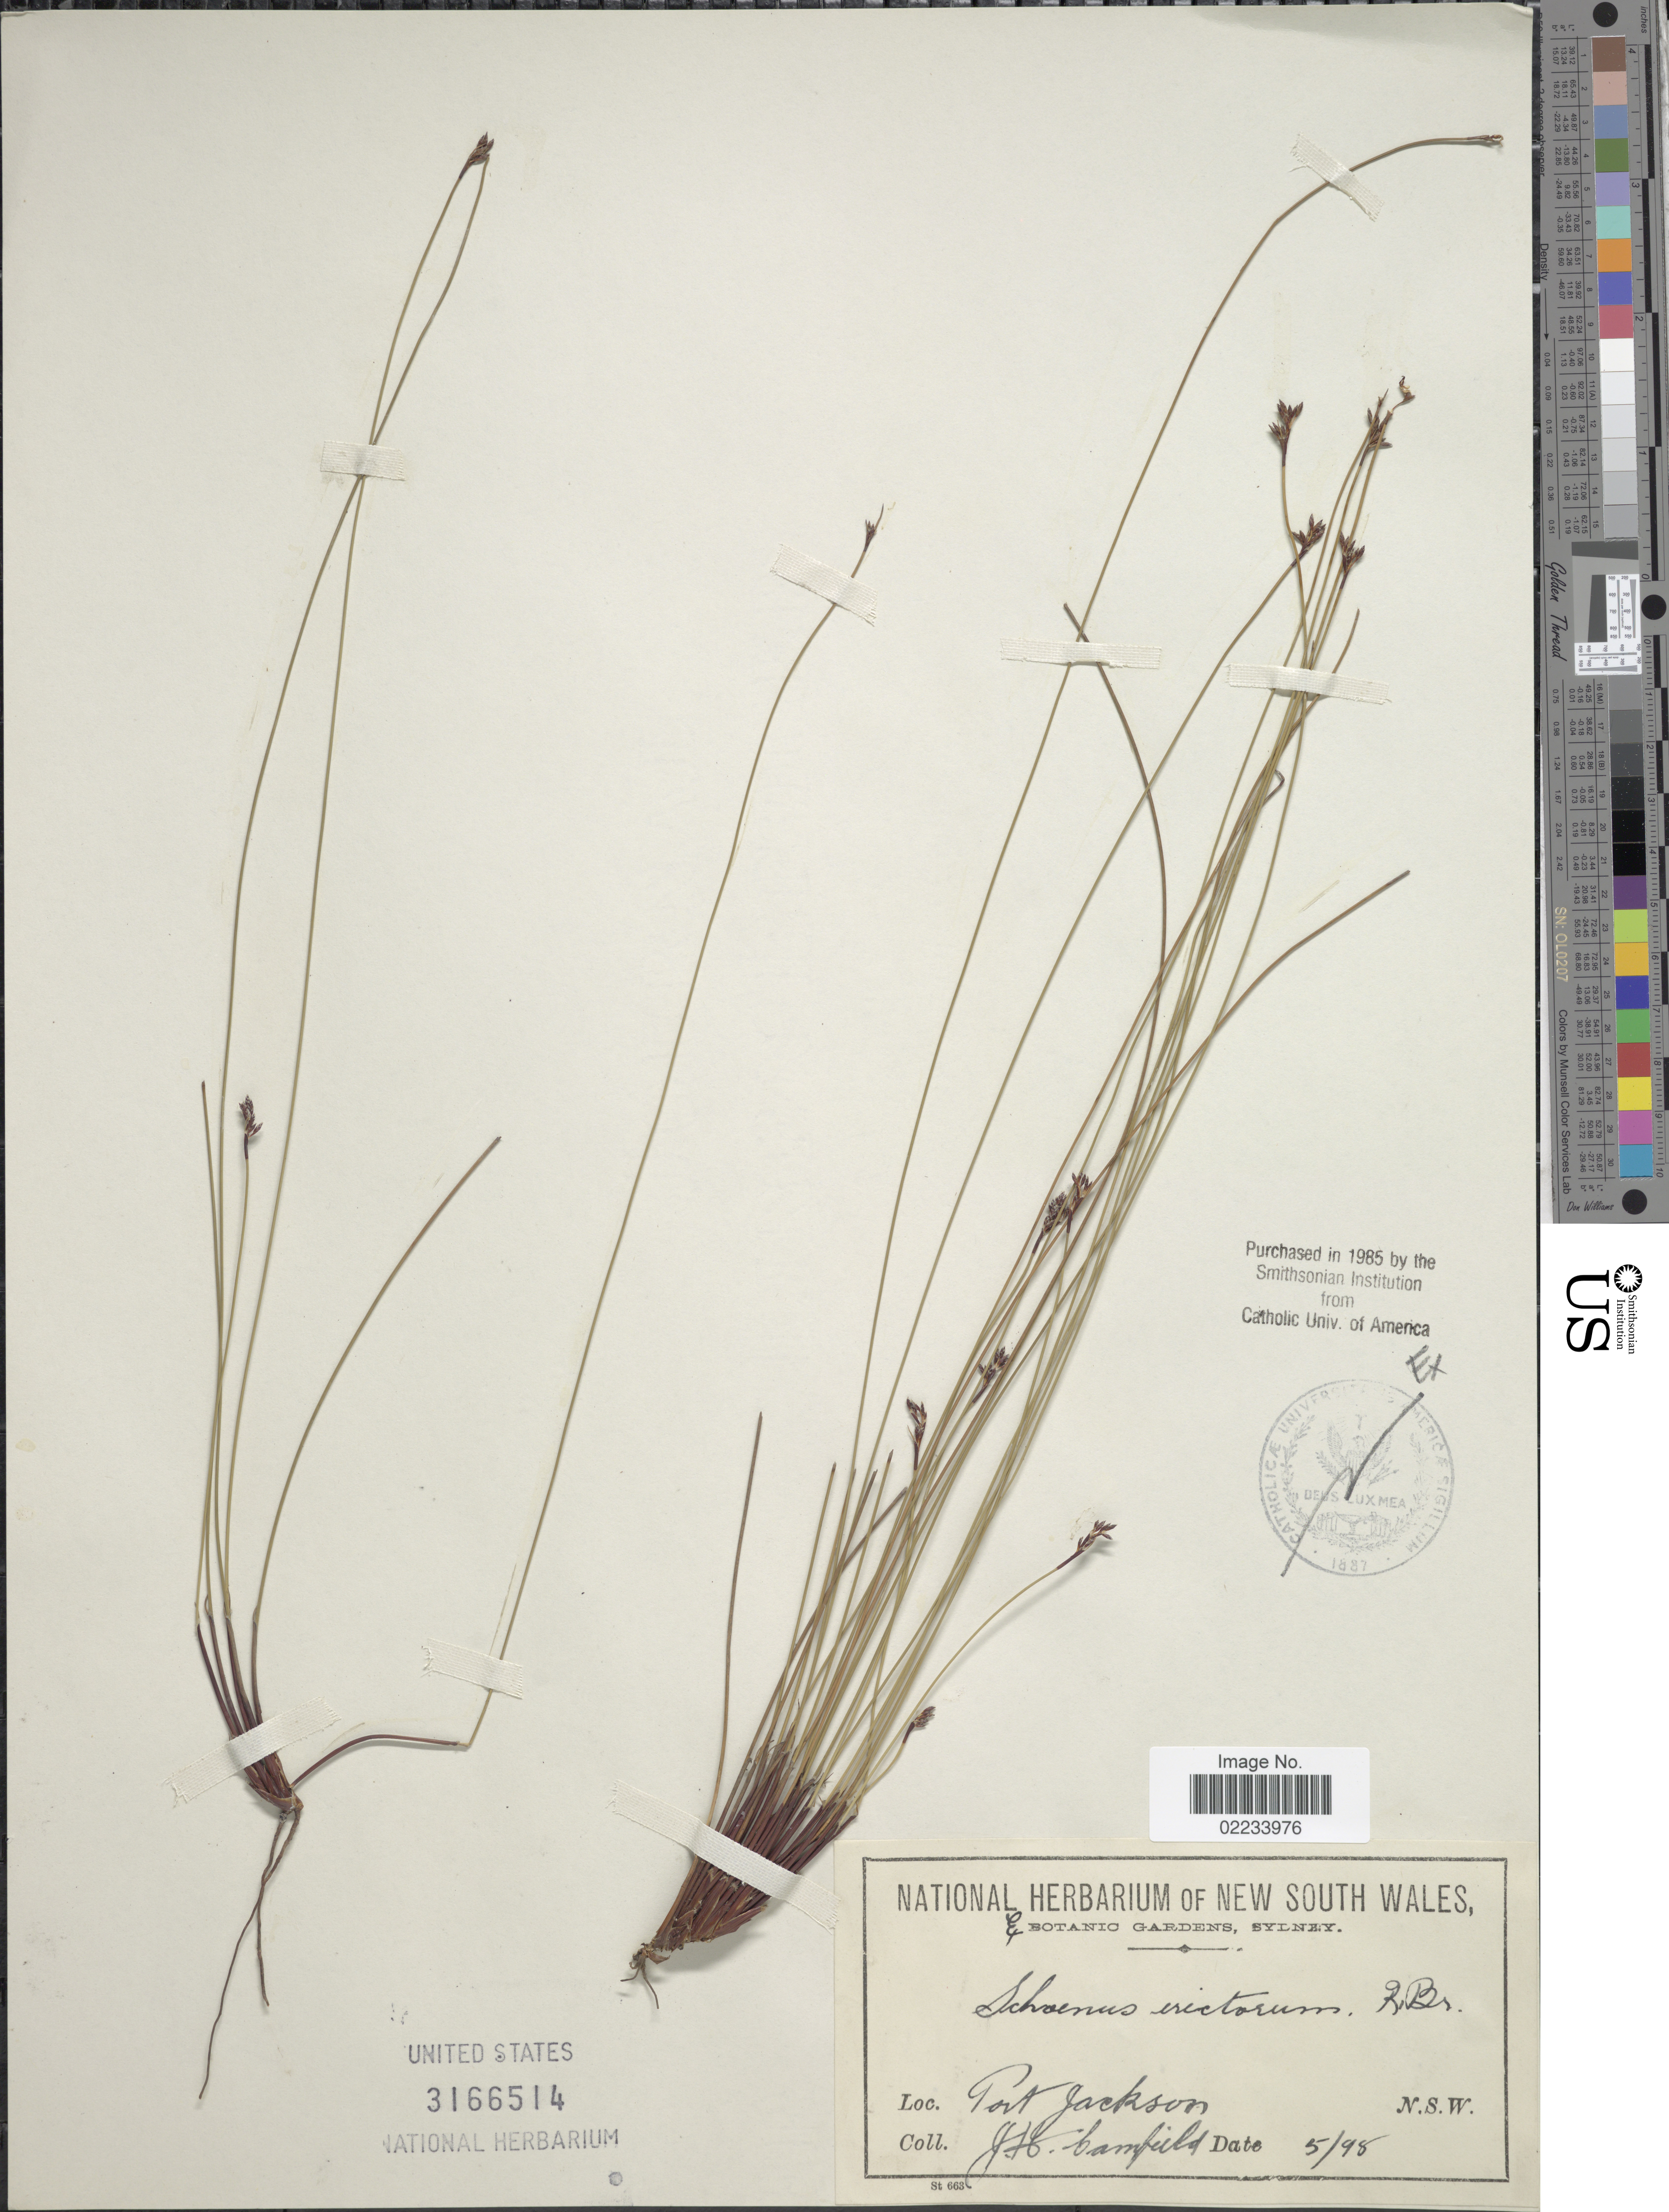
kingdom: Plantae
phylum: Tracheophyta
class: Liliopsida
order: Poales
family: Cyperaceae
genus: Schoenus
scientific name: Schoenus ericetorum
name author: R. Br.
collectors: J. Camfield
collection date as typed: Transcribed d/m/y: /5/98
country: Australia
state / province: New South Wales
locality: Port Jackson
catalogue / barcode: US 3166514